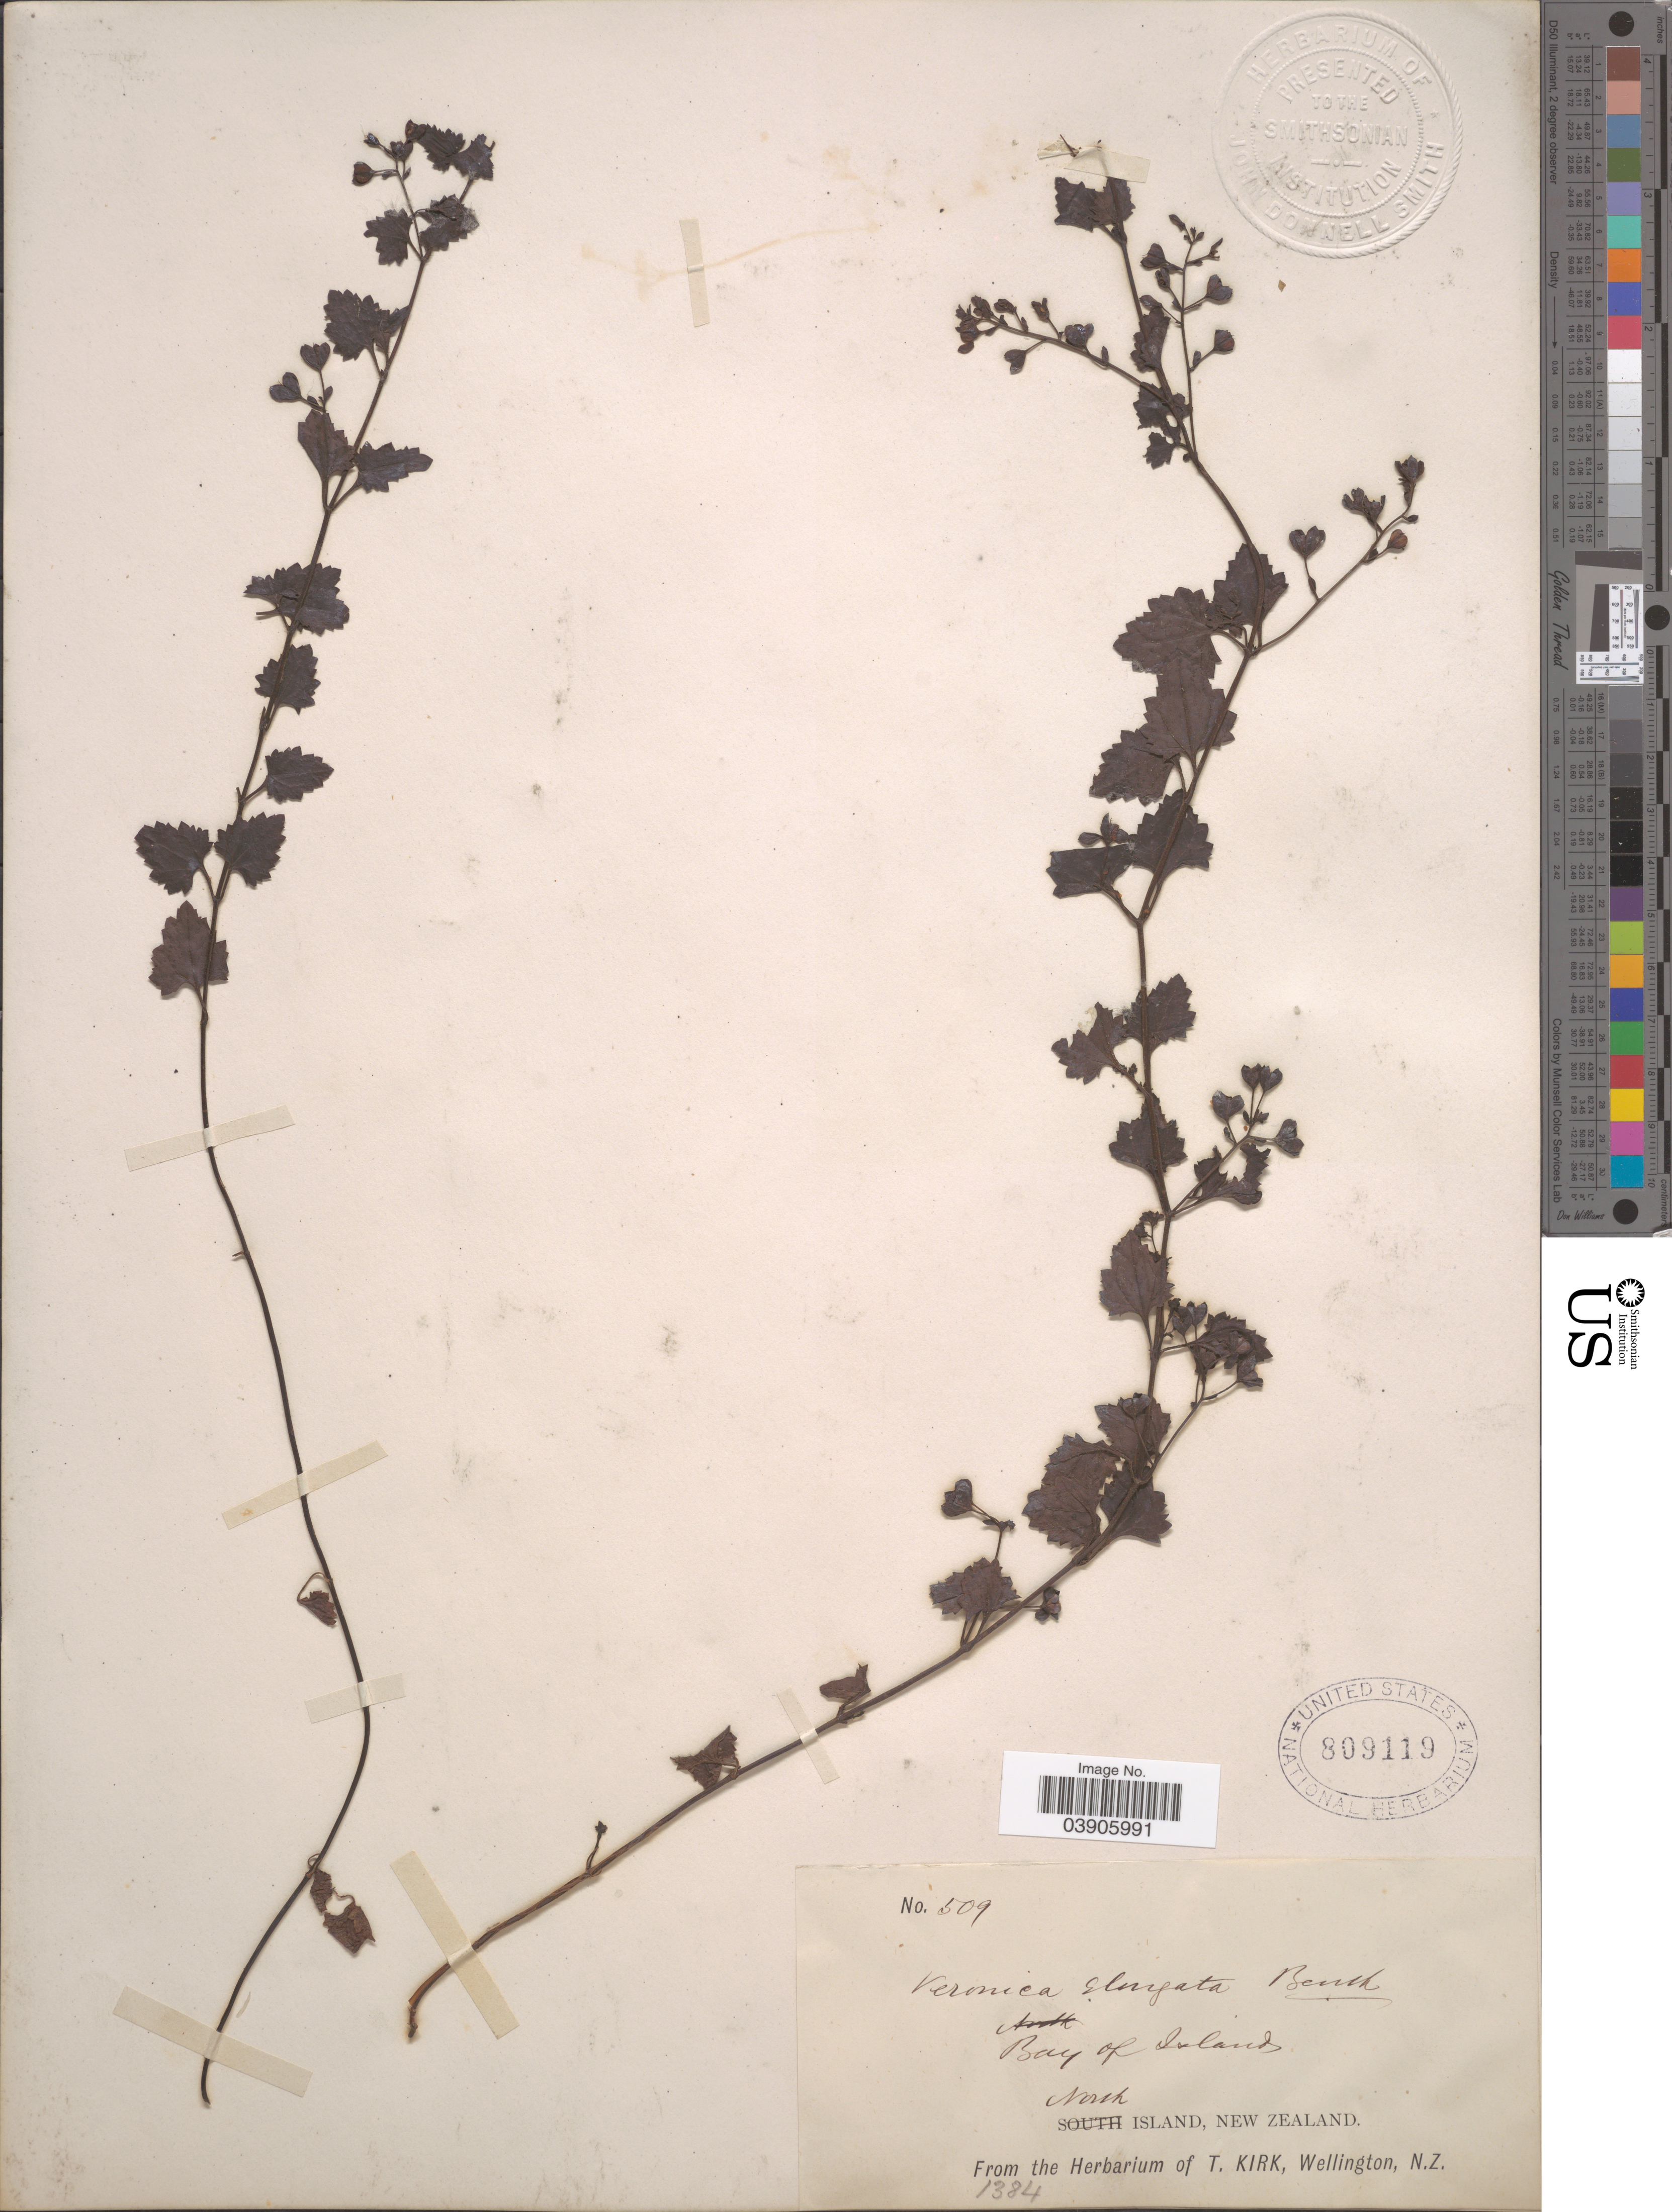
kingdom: Plantae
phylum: Tracheophyta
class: Magnoliopsida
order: Lamiales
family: Plantaginaceae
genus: Veronica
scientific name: Veronica elongata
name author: Benth.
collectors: ex herb. T. Kirk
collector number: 509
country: New Zealand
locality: Bay of Islands. North Island.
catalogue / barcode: US 809119